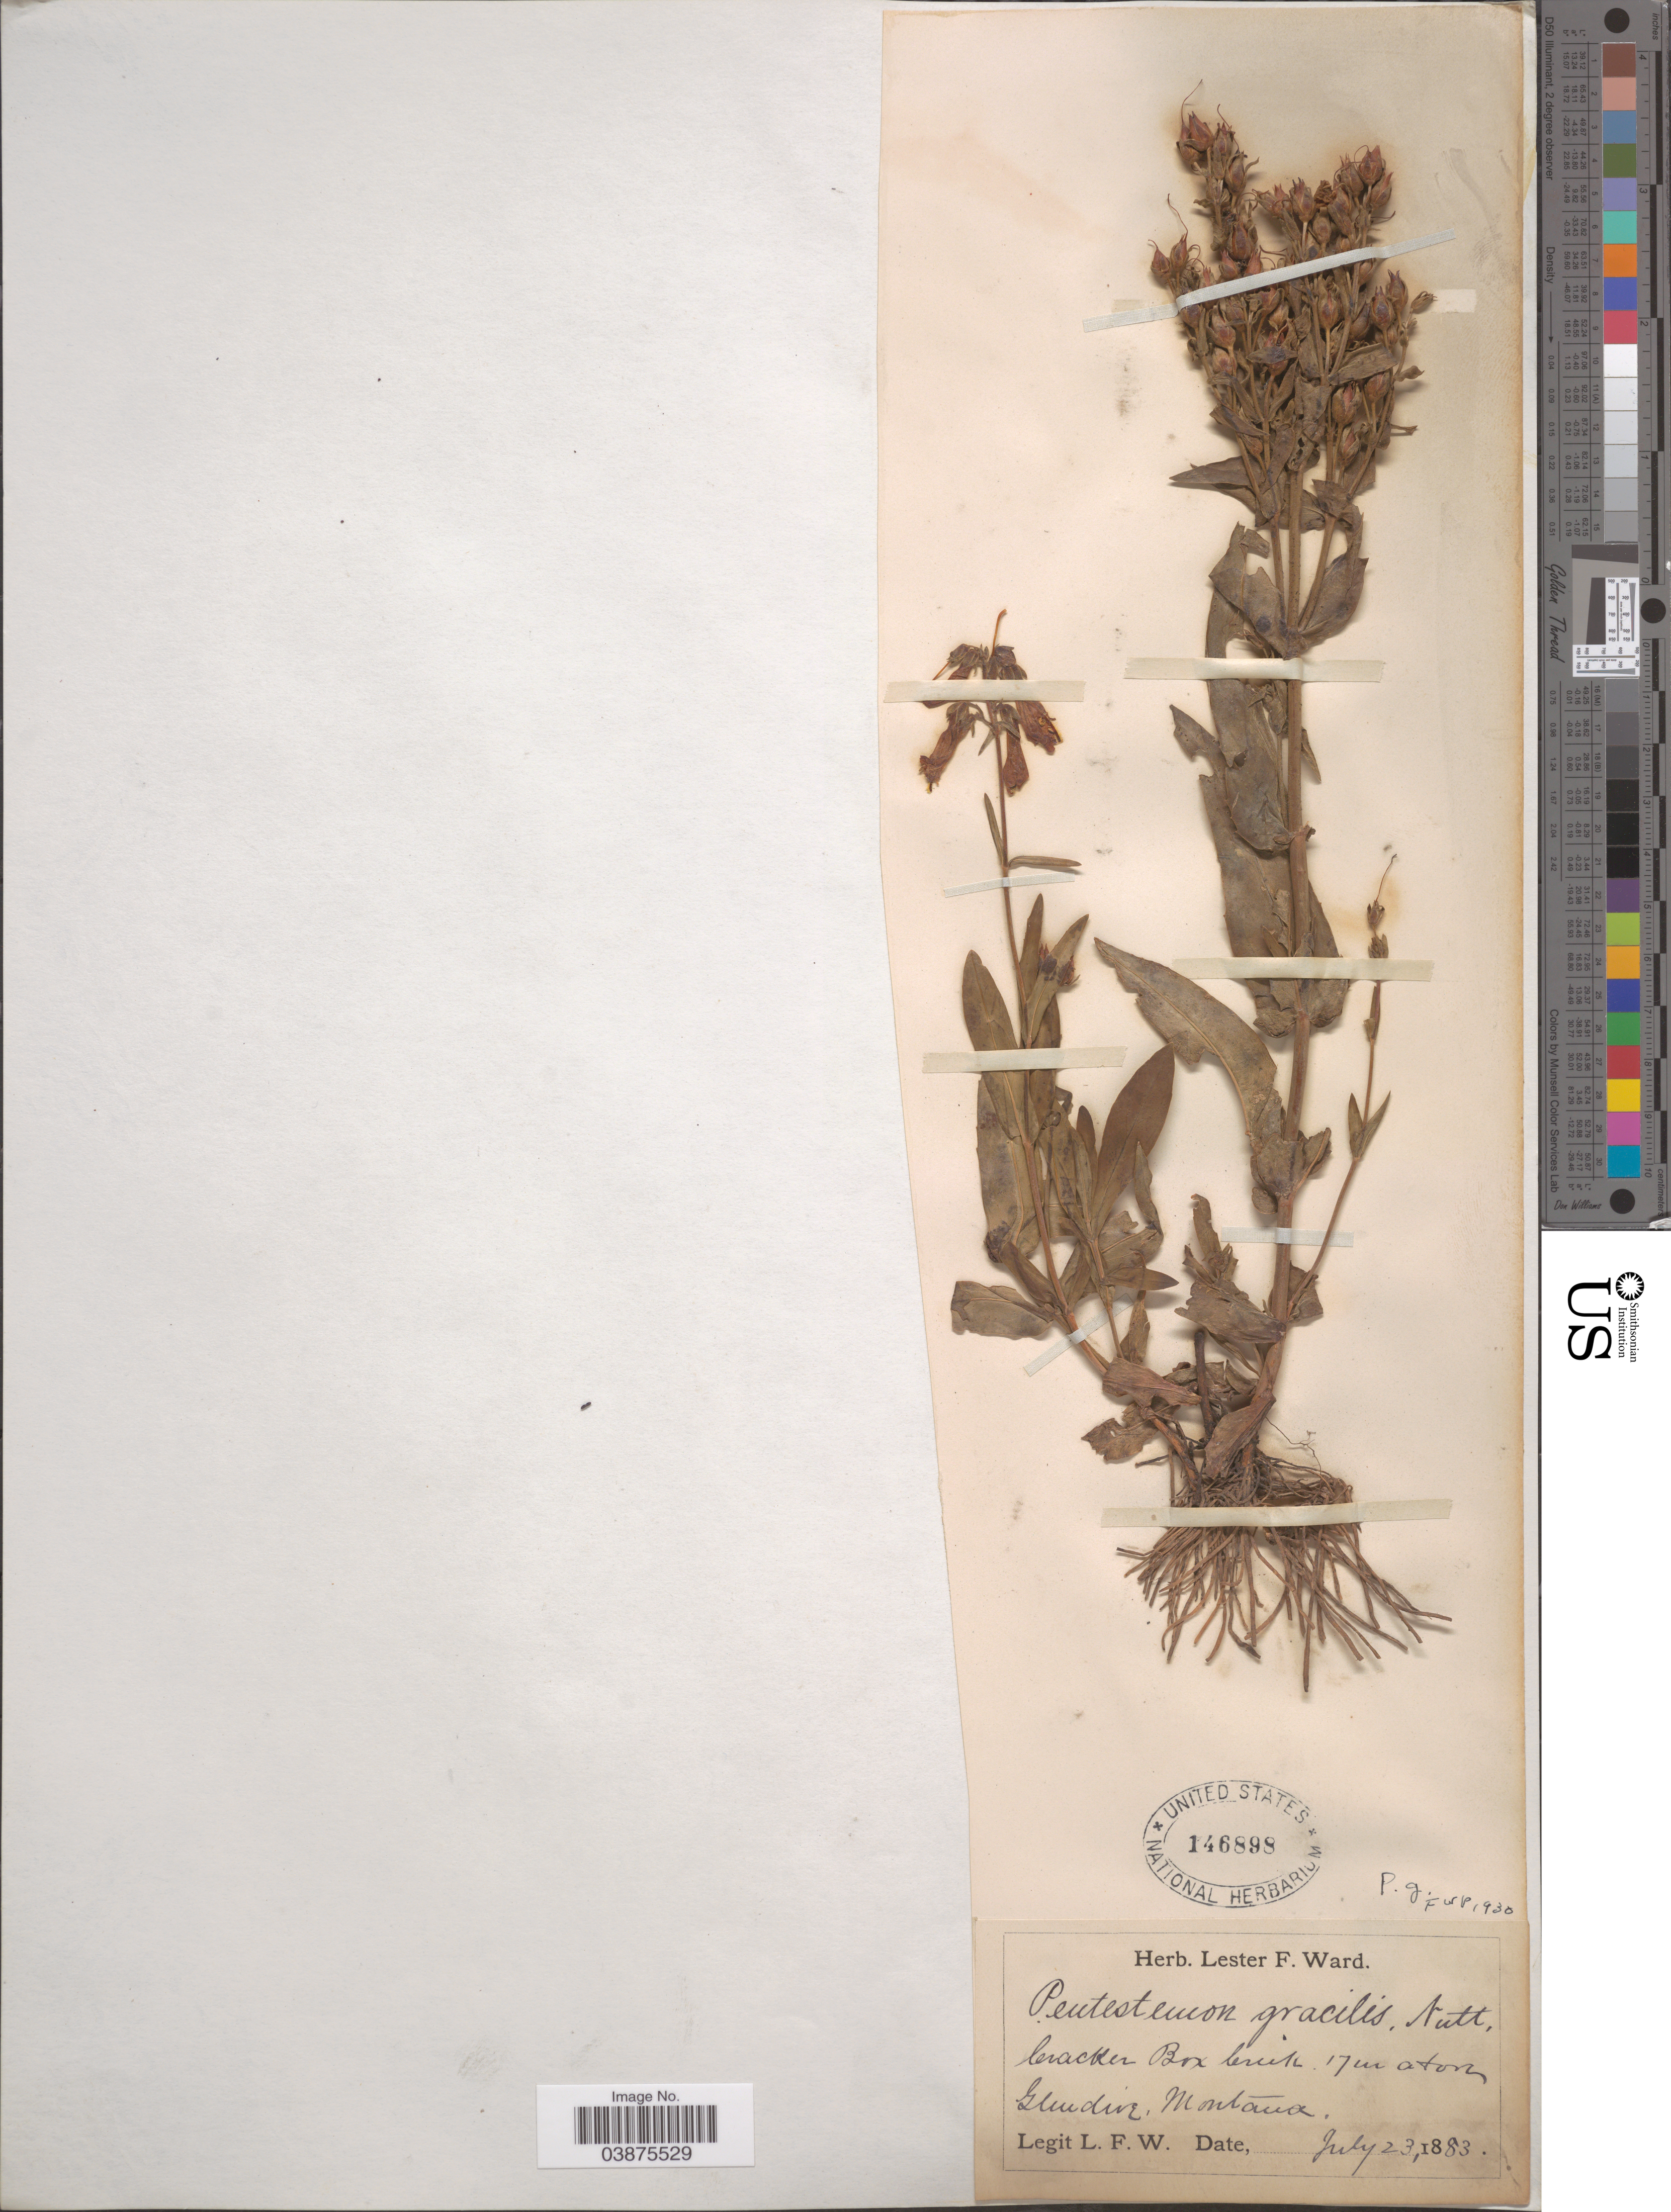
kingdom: Plantae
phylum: Tracheophyta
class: Magnoliopsida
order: Lamiales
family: Plantaginaceae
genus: Penstemon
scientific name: Penstemon gracilis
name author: Nutt.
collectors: L. F. Ward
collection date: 1883-07-23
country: United States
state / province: Montana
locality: Cracker Box Creek. 17 m above Glendive.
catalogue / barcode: US 146898